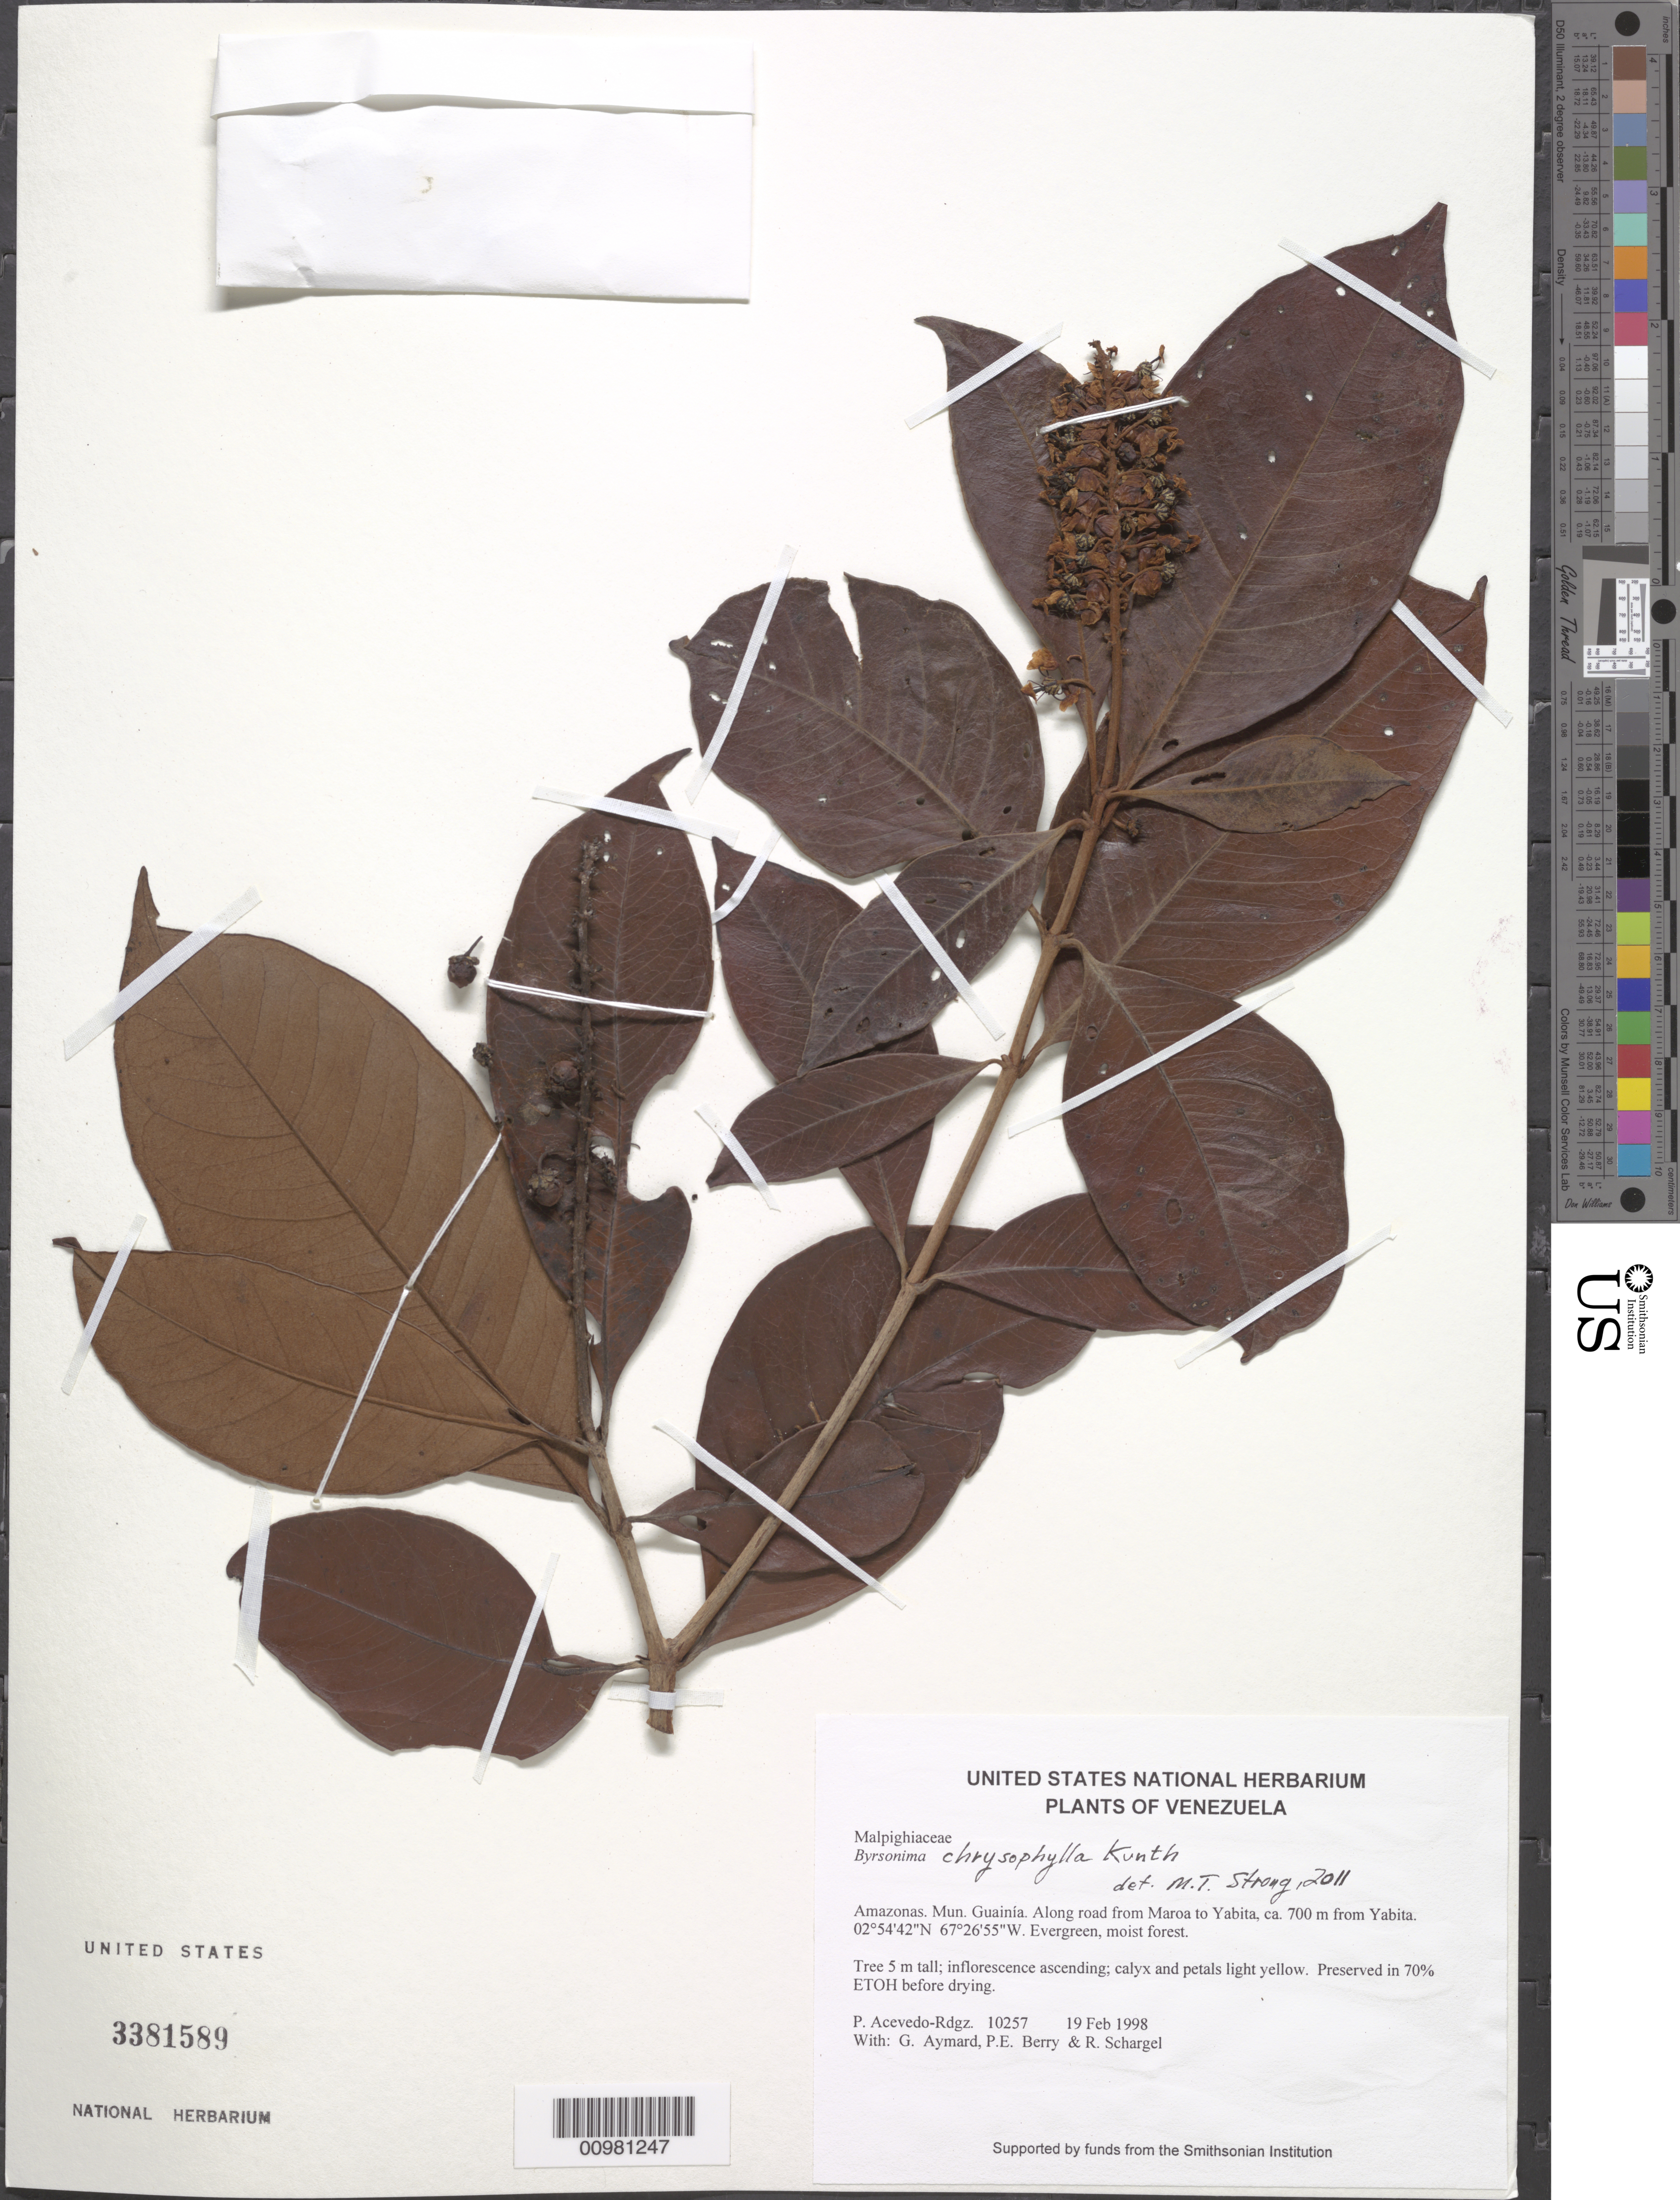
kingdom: Plantae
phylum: Tracheophyta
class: Magnoliopsida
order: Malpighiales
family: Malpighiaceae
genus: Byrsonima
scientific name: Byrsonima chrysophylla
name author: Kunth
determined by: Anderson, W. R., (MICH), University of Michigan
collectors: P. Acevedo-Rodr., G. A. Aymard, P. E. Berry & R. Schargel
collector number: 10257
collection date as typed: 19 Feb 1998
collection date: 1998-02-19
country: Venezuela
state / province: Amazonas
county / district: Maroa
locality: Along road from Maroa to Yabita, ca. 700 m from Yabita.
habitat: Evergreen, moist forest.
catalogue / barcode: US 3381589